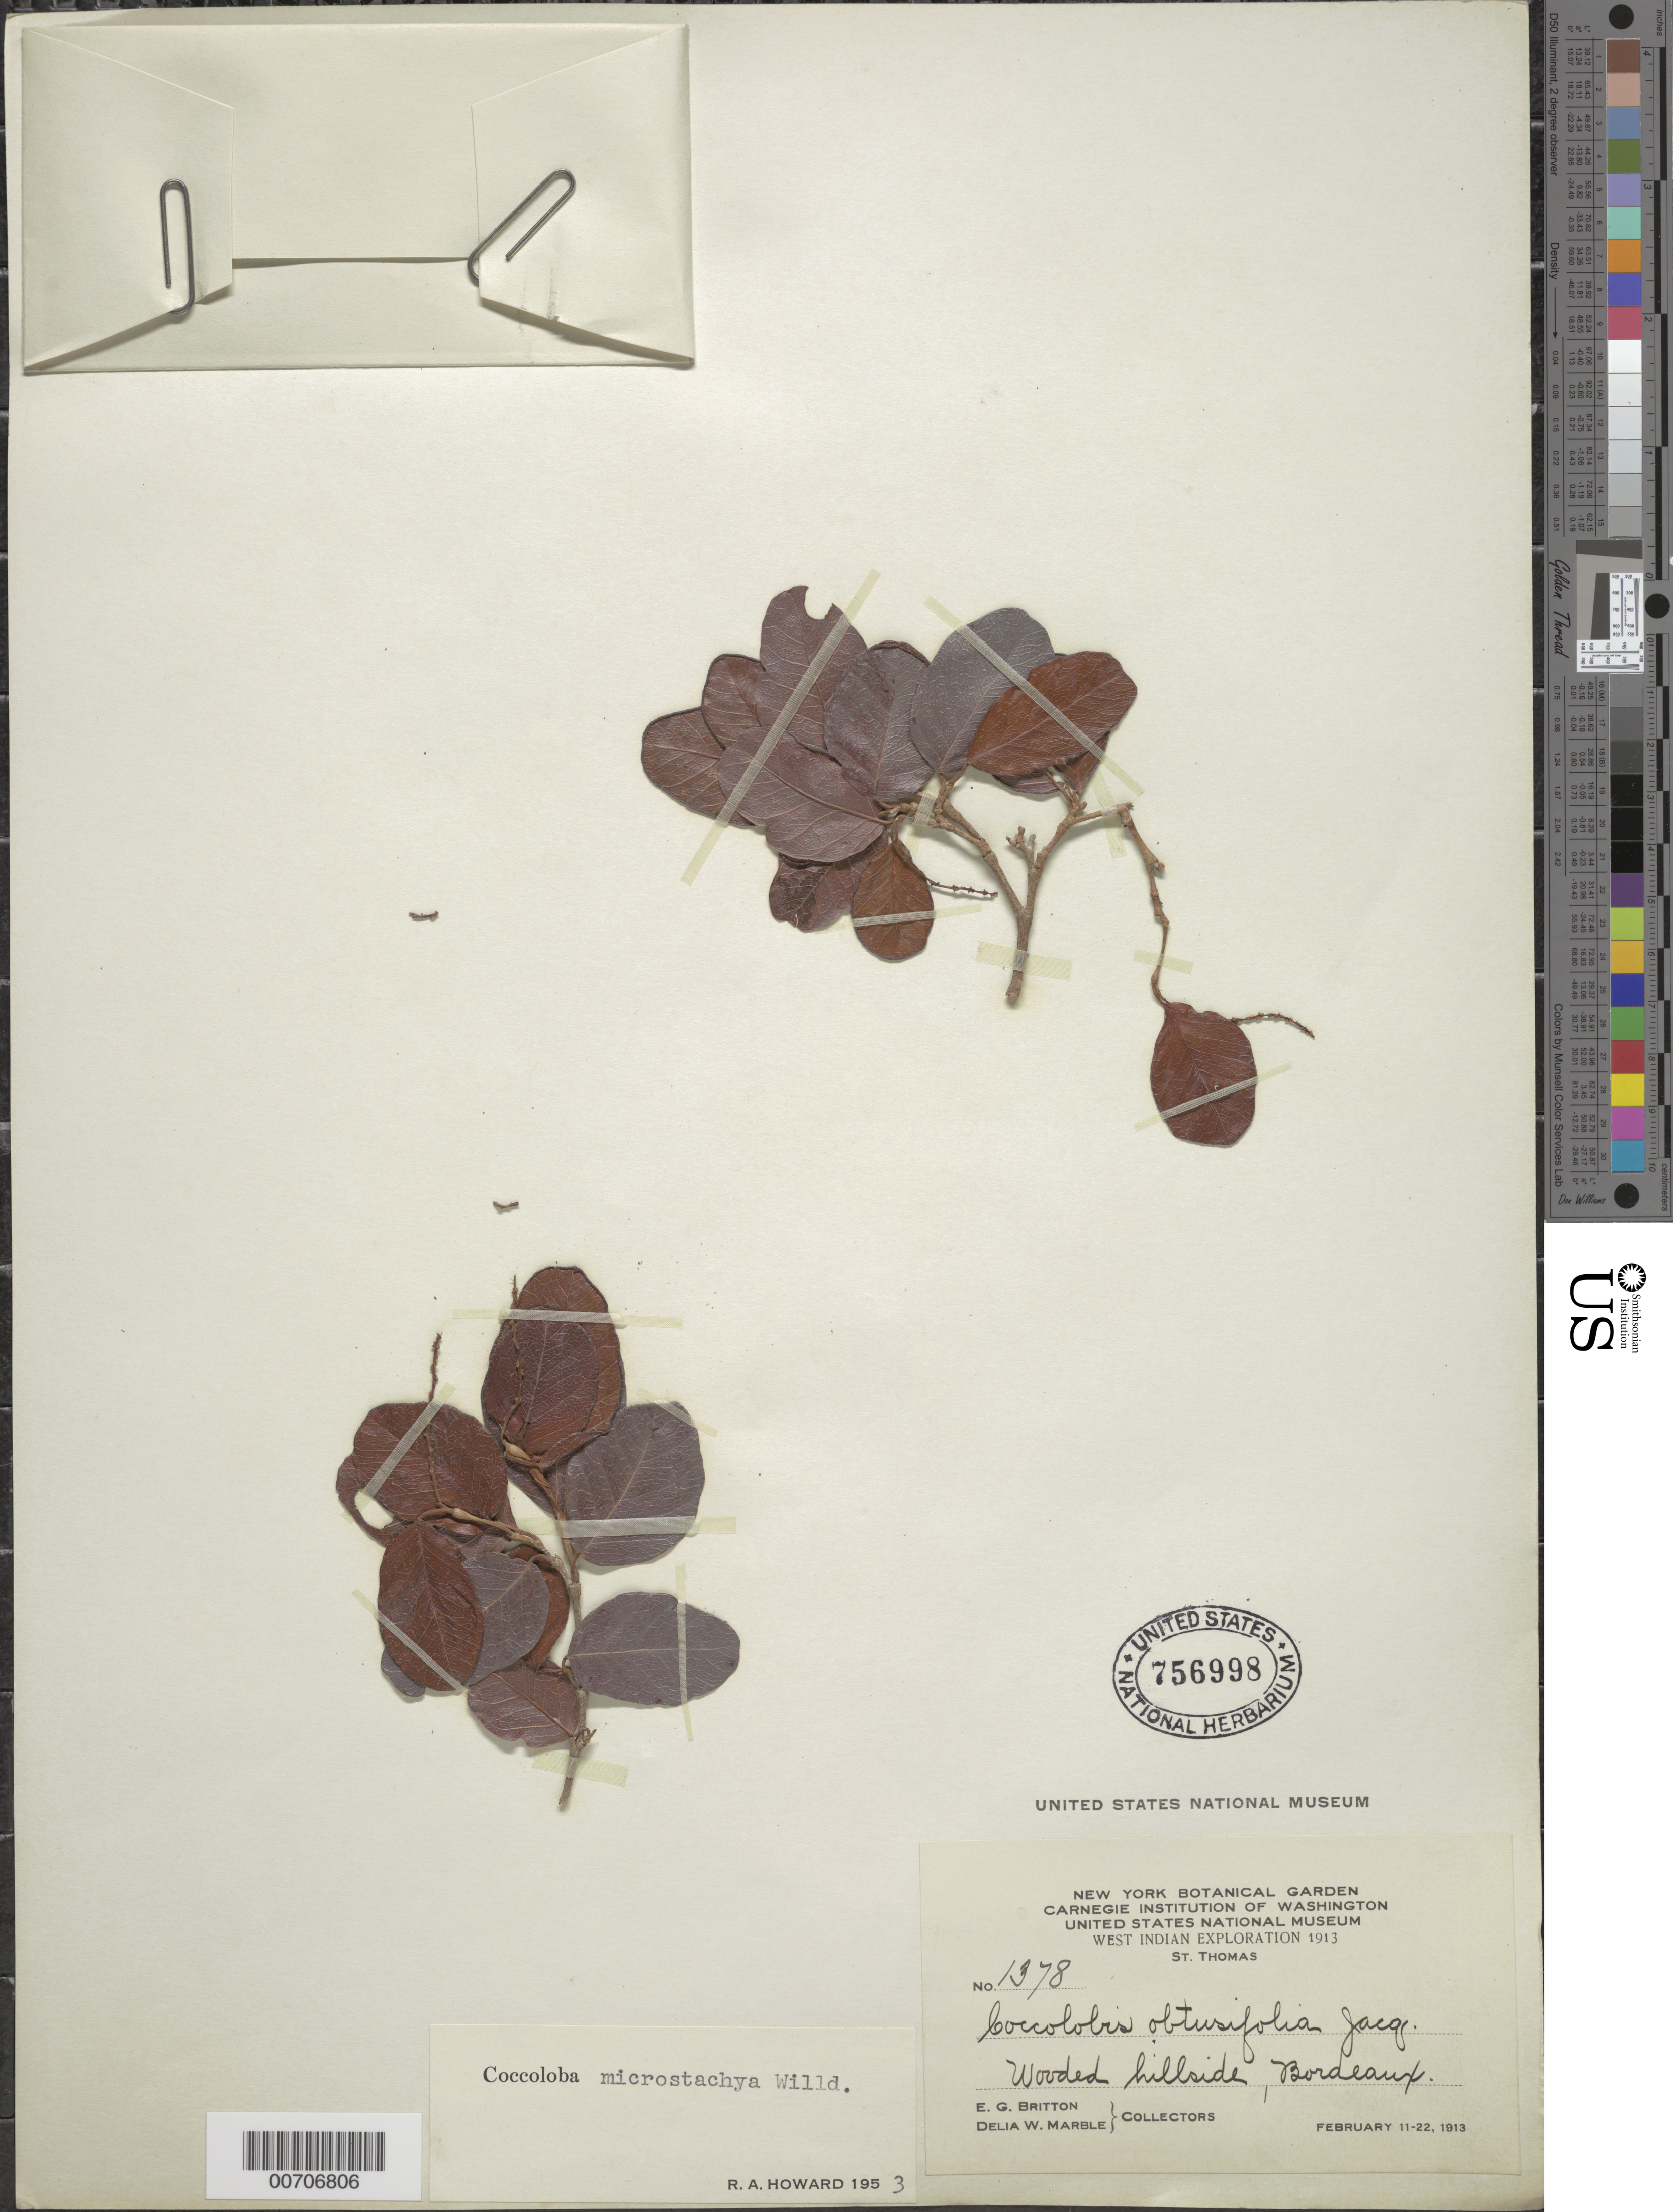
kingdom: Plantae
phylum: Tracheophyta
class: Magnoliopsida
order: Caryophyllales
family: Polygonaceae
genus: Coccoloba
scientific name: Coccoloba microstachya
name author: Willd.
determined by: Howard, R. A.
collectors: E. G. Britton & D. W. Marble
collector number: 1378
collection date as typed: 11 Feb 1913 to 22 Feb 1913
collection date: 1913-02-11/1913-02-22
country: U.S. Virgin Islands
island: St. Thomas Island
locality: Bordeaux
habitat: Wooded hillside.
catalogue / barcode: US 756998